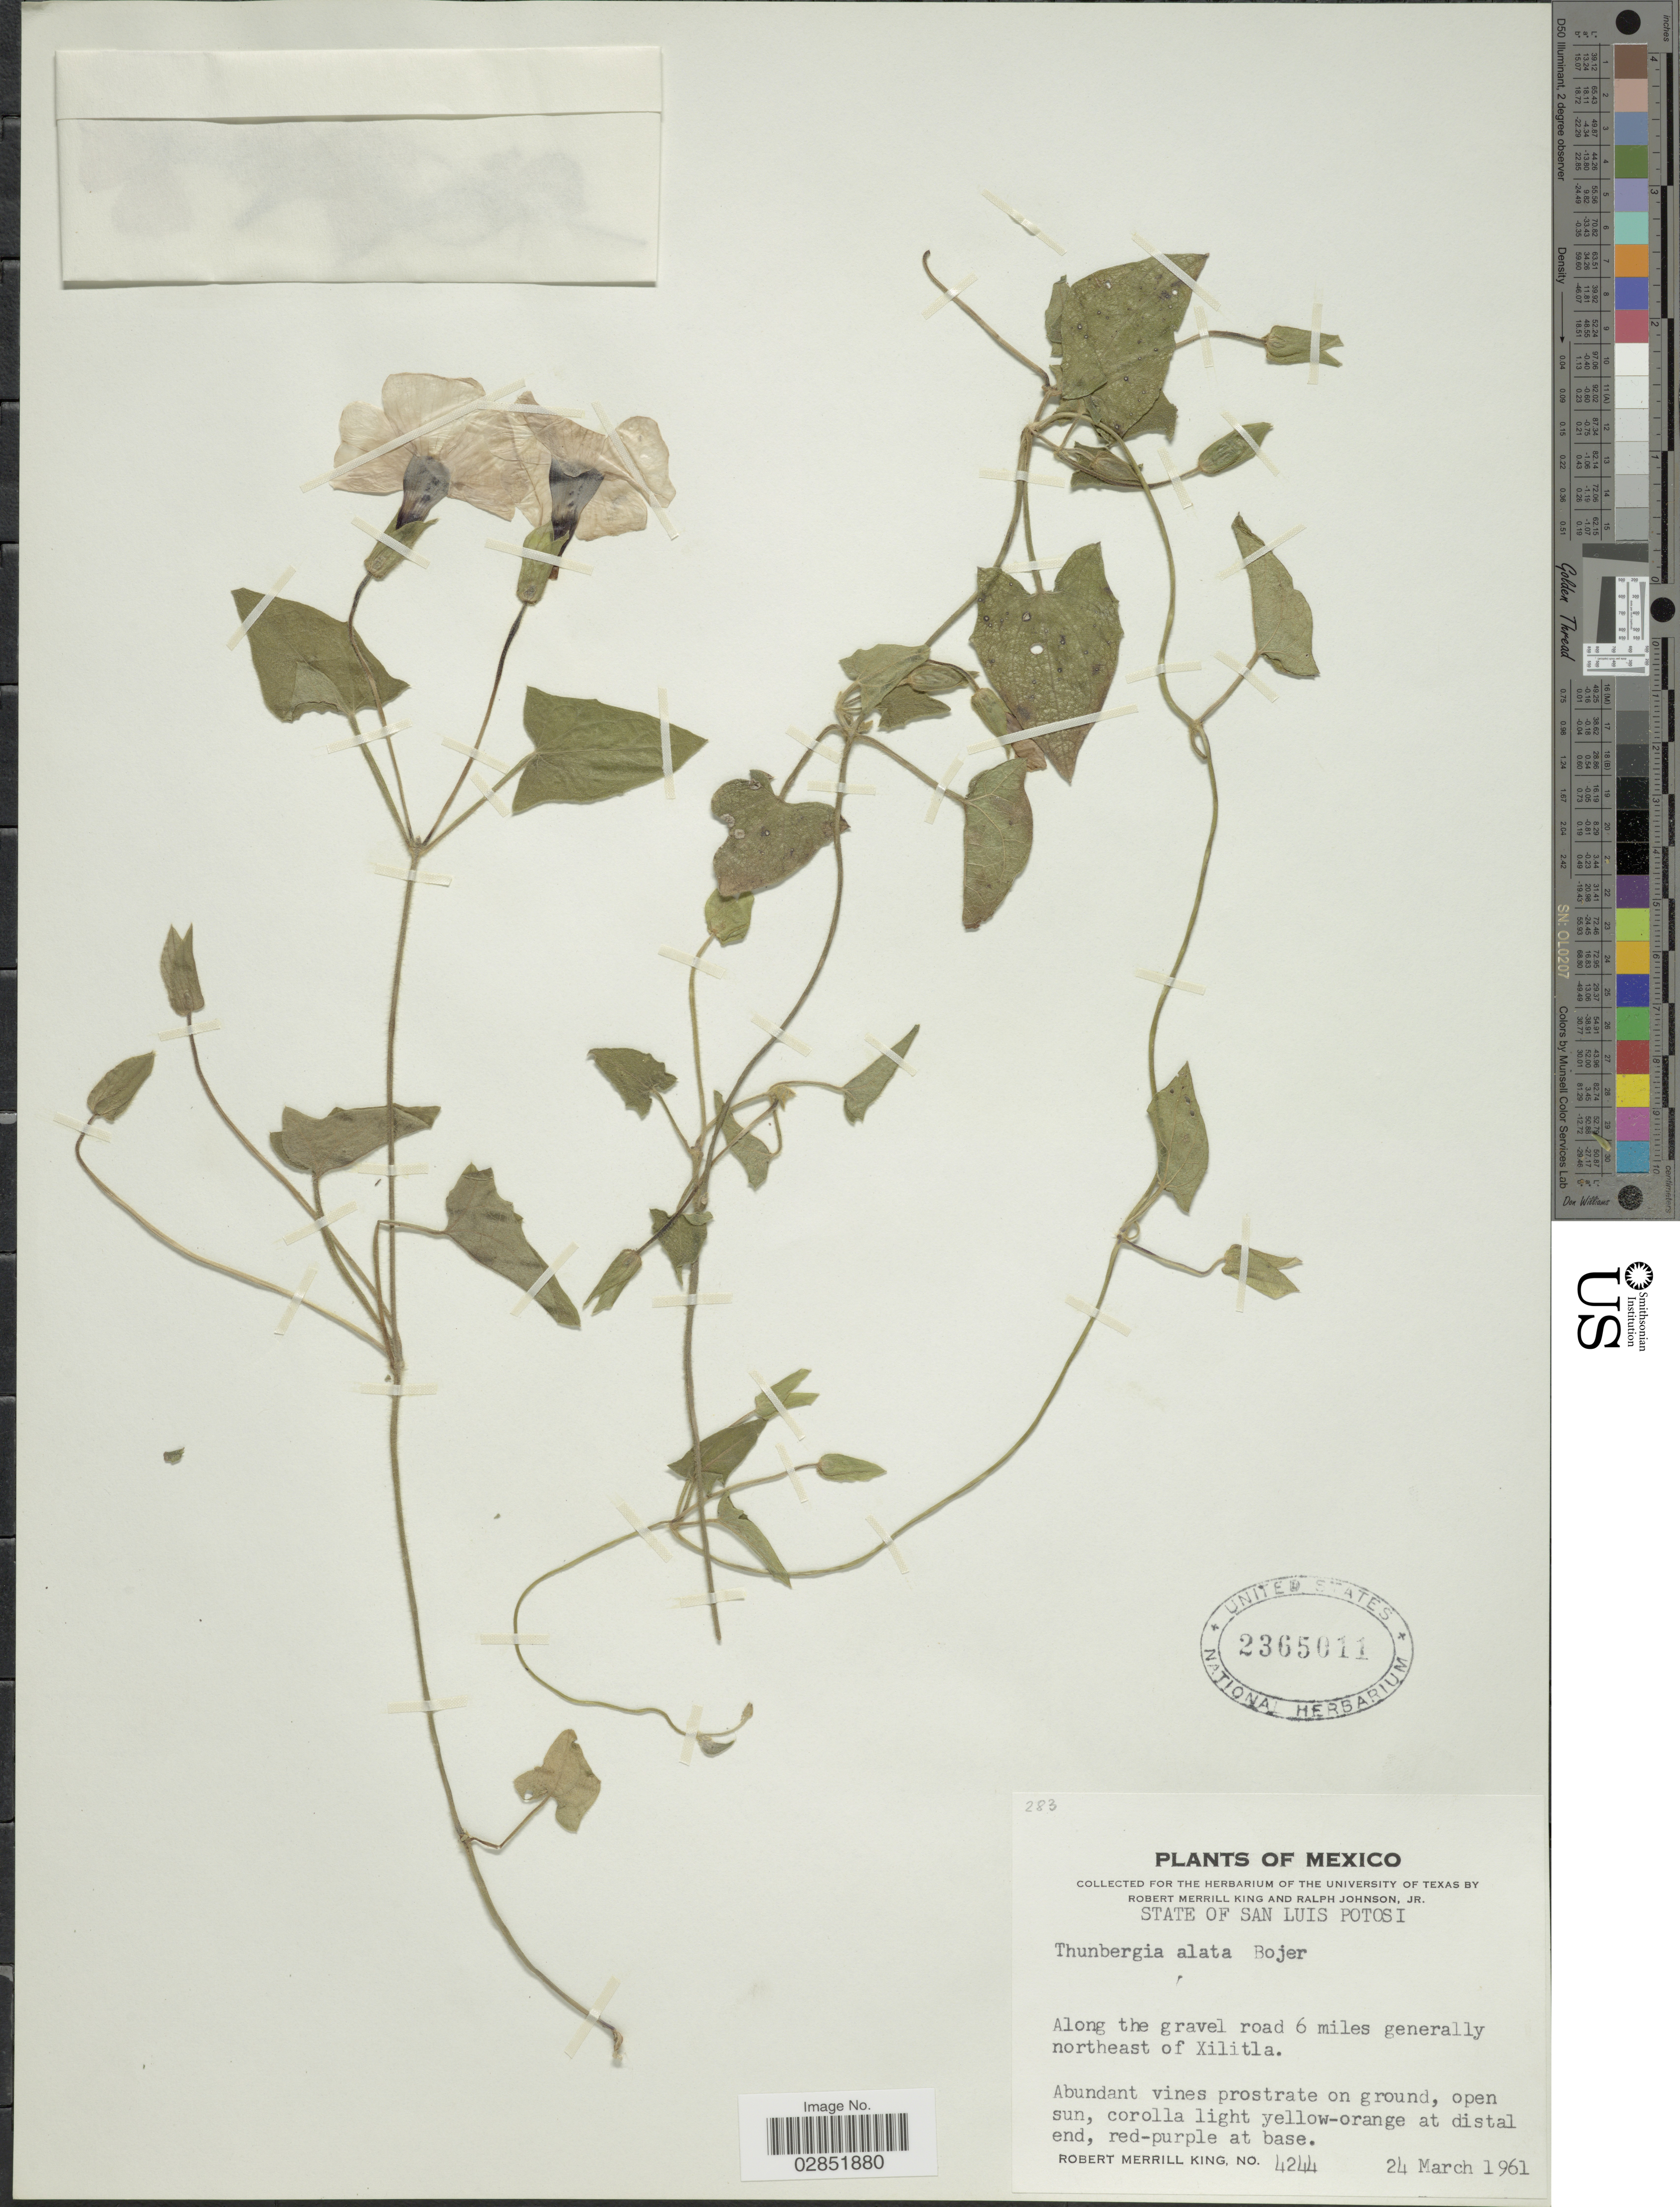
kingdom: Plantae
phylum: Tracheophyta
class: Magnoliopsida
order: Lamiales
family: Acanthaceae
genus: Thunbergia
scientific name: Thunbergia alata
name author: Bojer ex Sims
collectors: R. M. King & R. Johnson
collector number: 4244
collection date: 1961-03-24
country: Mexico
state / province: San Luis Potosí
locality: Along the gravel road 6 miles generally northeast of Xilitla.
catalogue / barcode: US 2365011